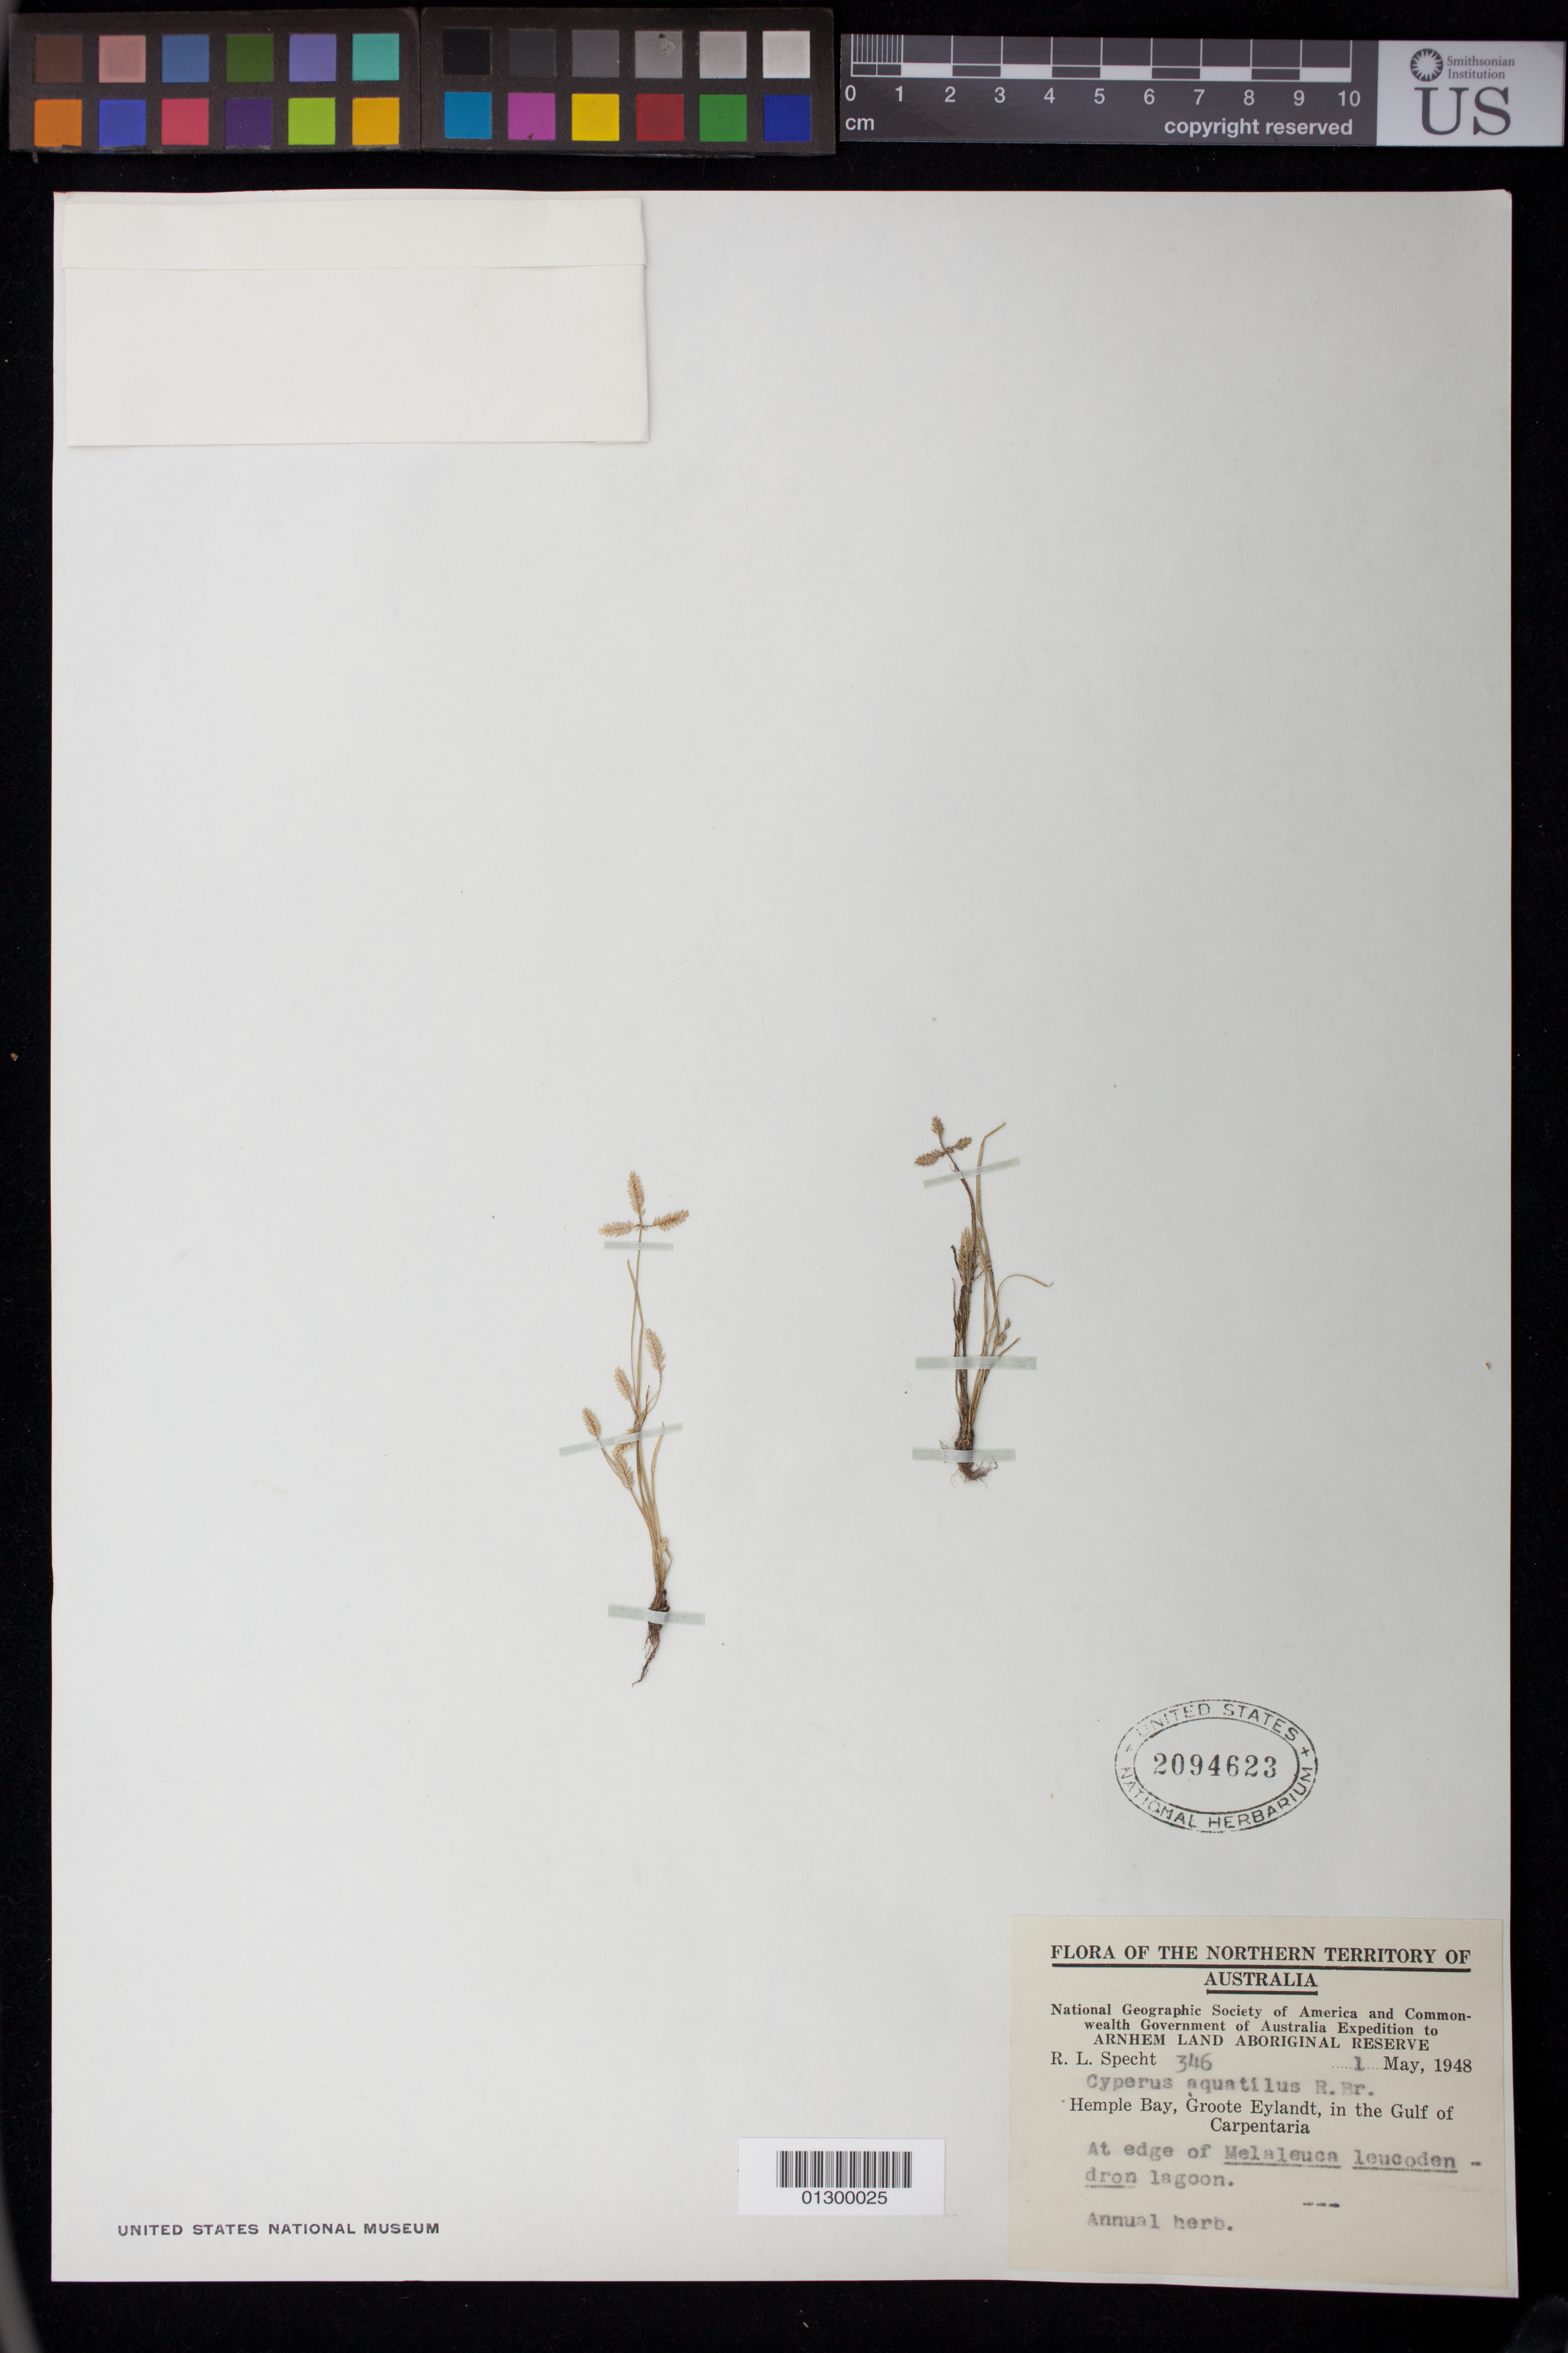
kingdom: Plantae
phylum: Tracheophyta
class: Liliopsida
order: Poales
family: Cyperaceae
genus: Cyperus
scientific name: Cyperus aquatilis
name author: R. Br.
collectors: R. L. Specht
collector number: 346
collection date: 1948-05-01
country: Australia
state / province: Northern Territory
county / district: East Arnhem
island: Groote Eylandt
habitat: At edge of Melaleuca leucodendron lagoon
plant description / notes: Annual herb.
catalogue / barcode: US 2094623